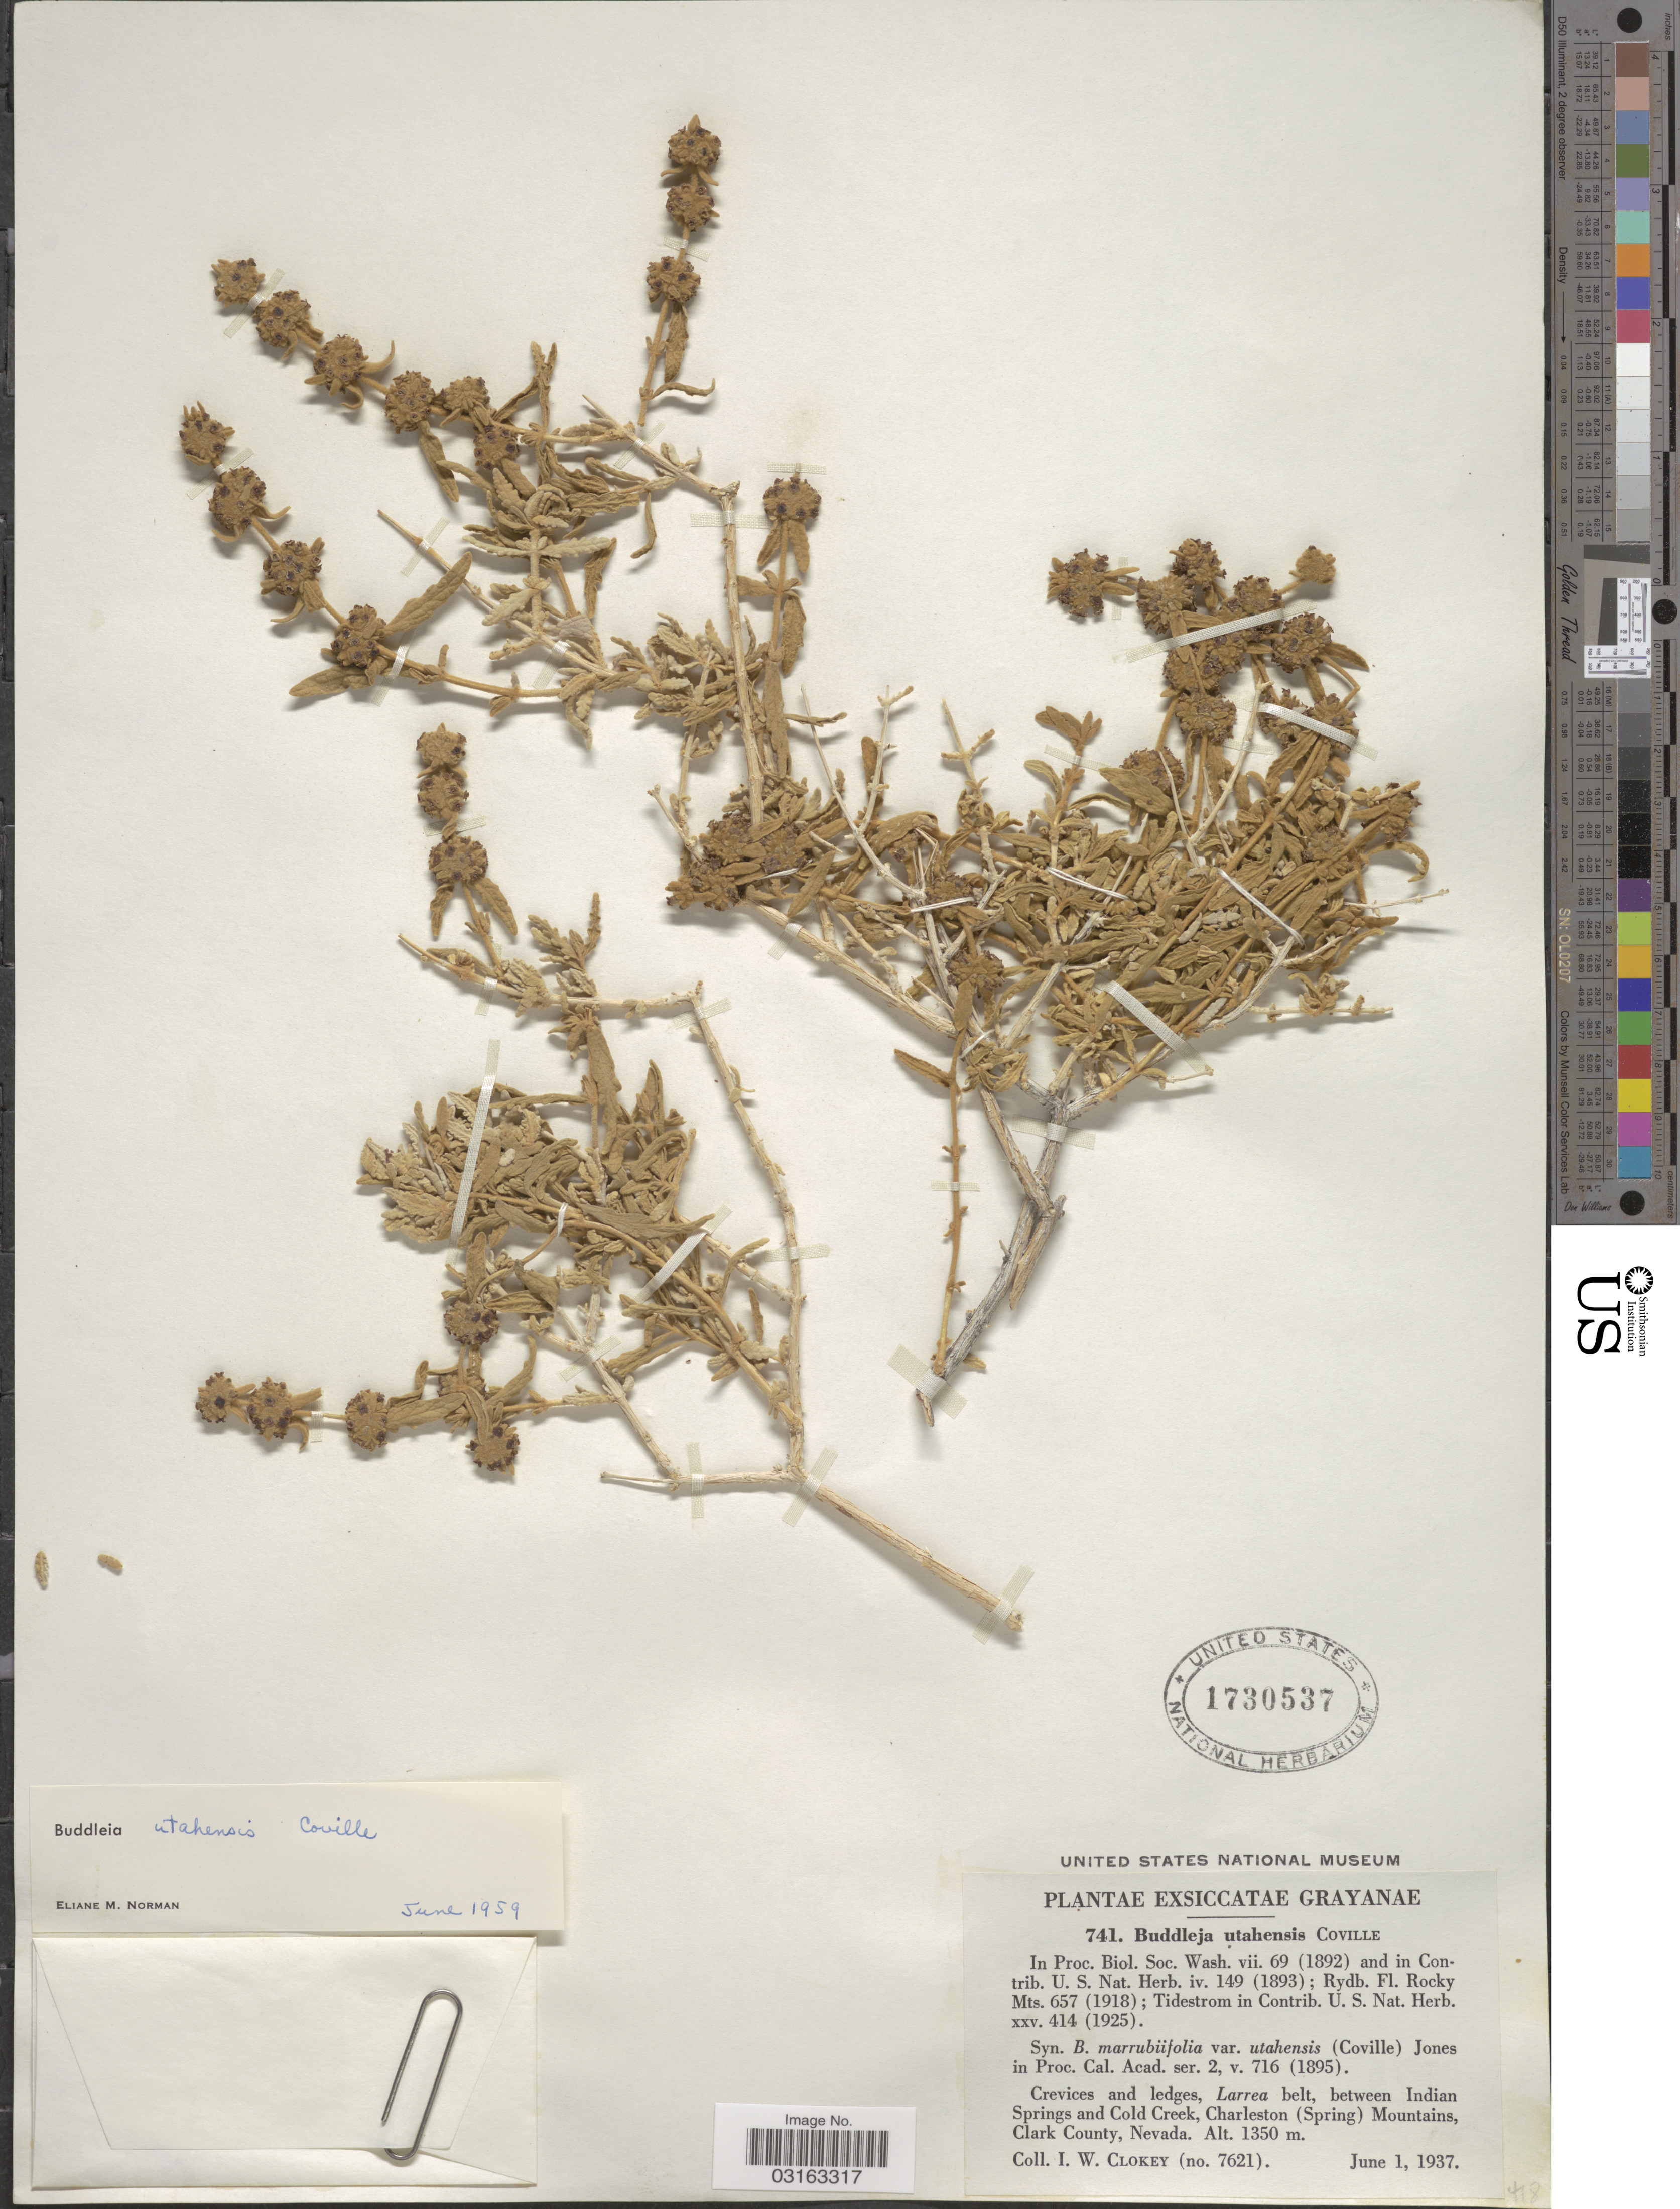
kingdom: Plantae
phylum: Tracheophyta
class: Magnoliopsida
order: Lamiales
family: Scrophulariaceae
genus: Buddleja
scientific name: Buddleja utahensis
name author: Coville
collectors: I. W. Clokey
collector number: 741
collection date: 1937-06-01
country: United States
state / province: Nevada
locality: Between Indian Springs and Cold Creek, Charleston (Spring) Mountains, Clark County.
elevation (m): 1350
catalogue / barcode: US 1730537